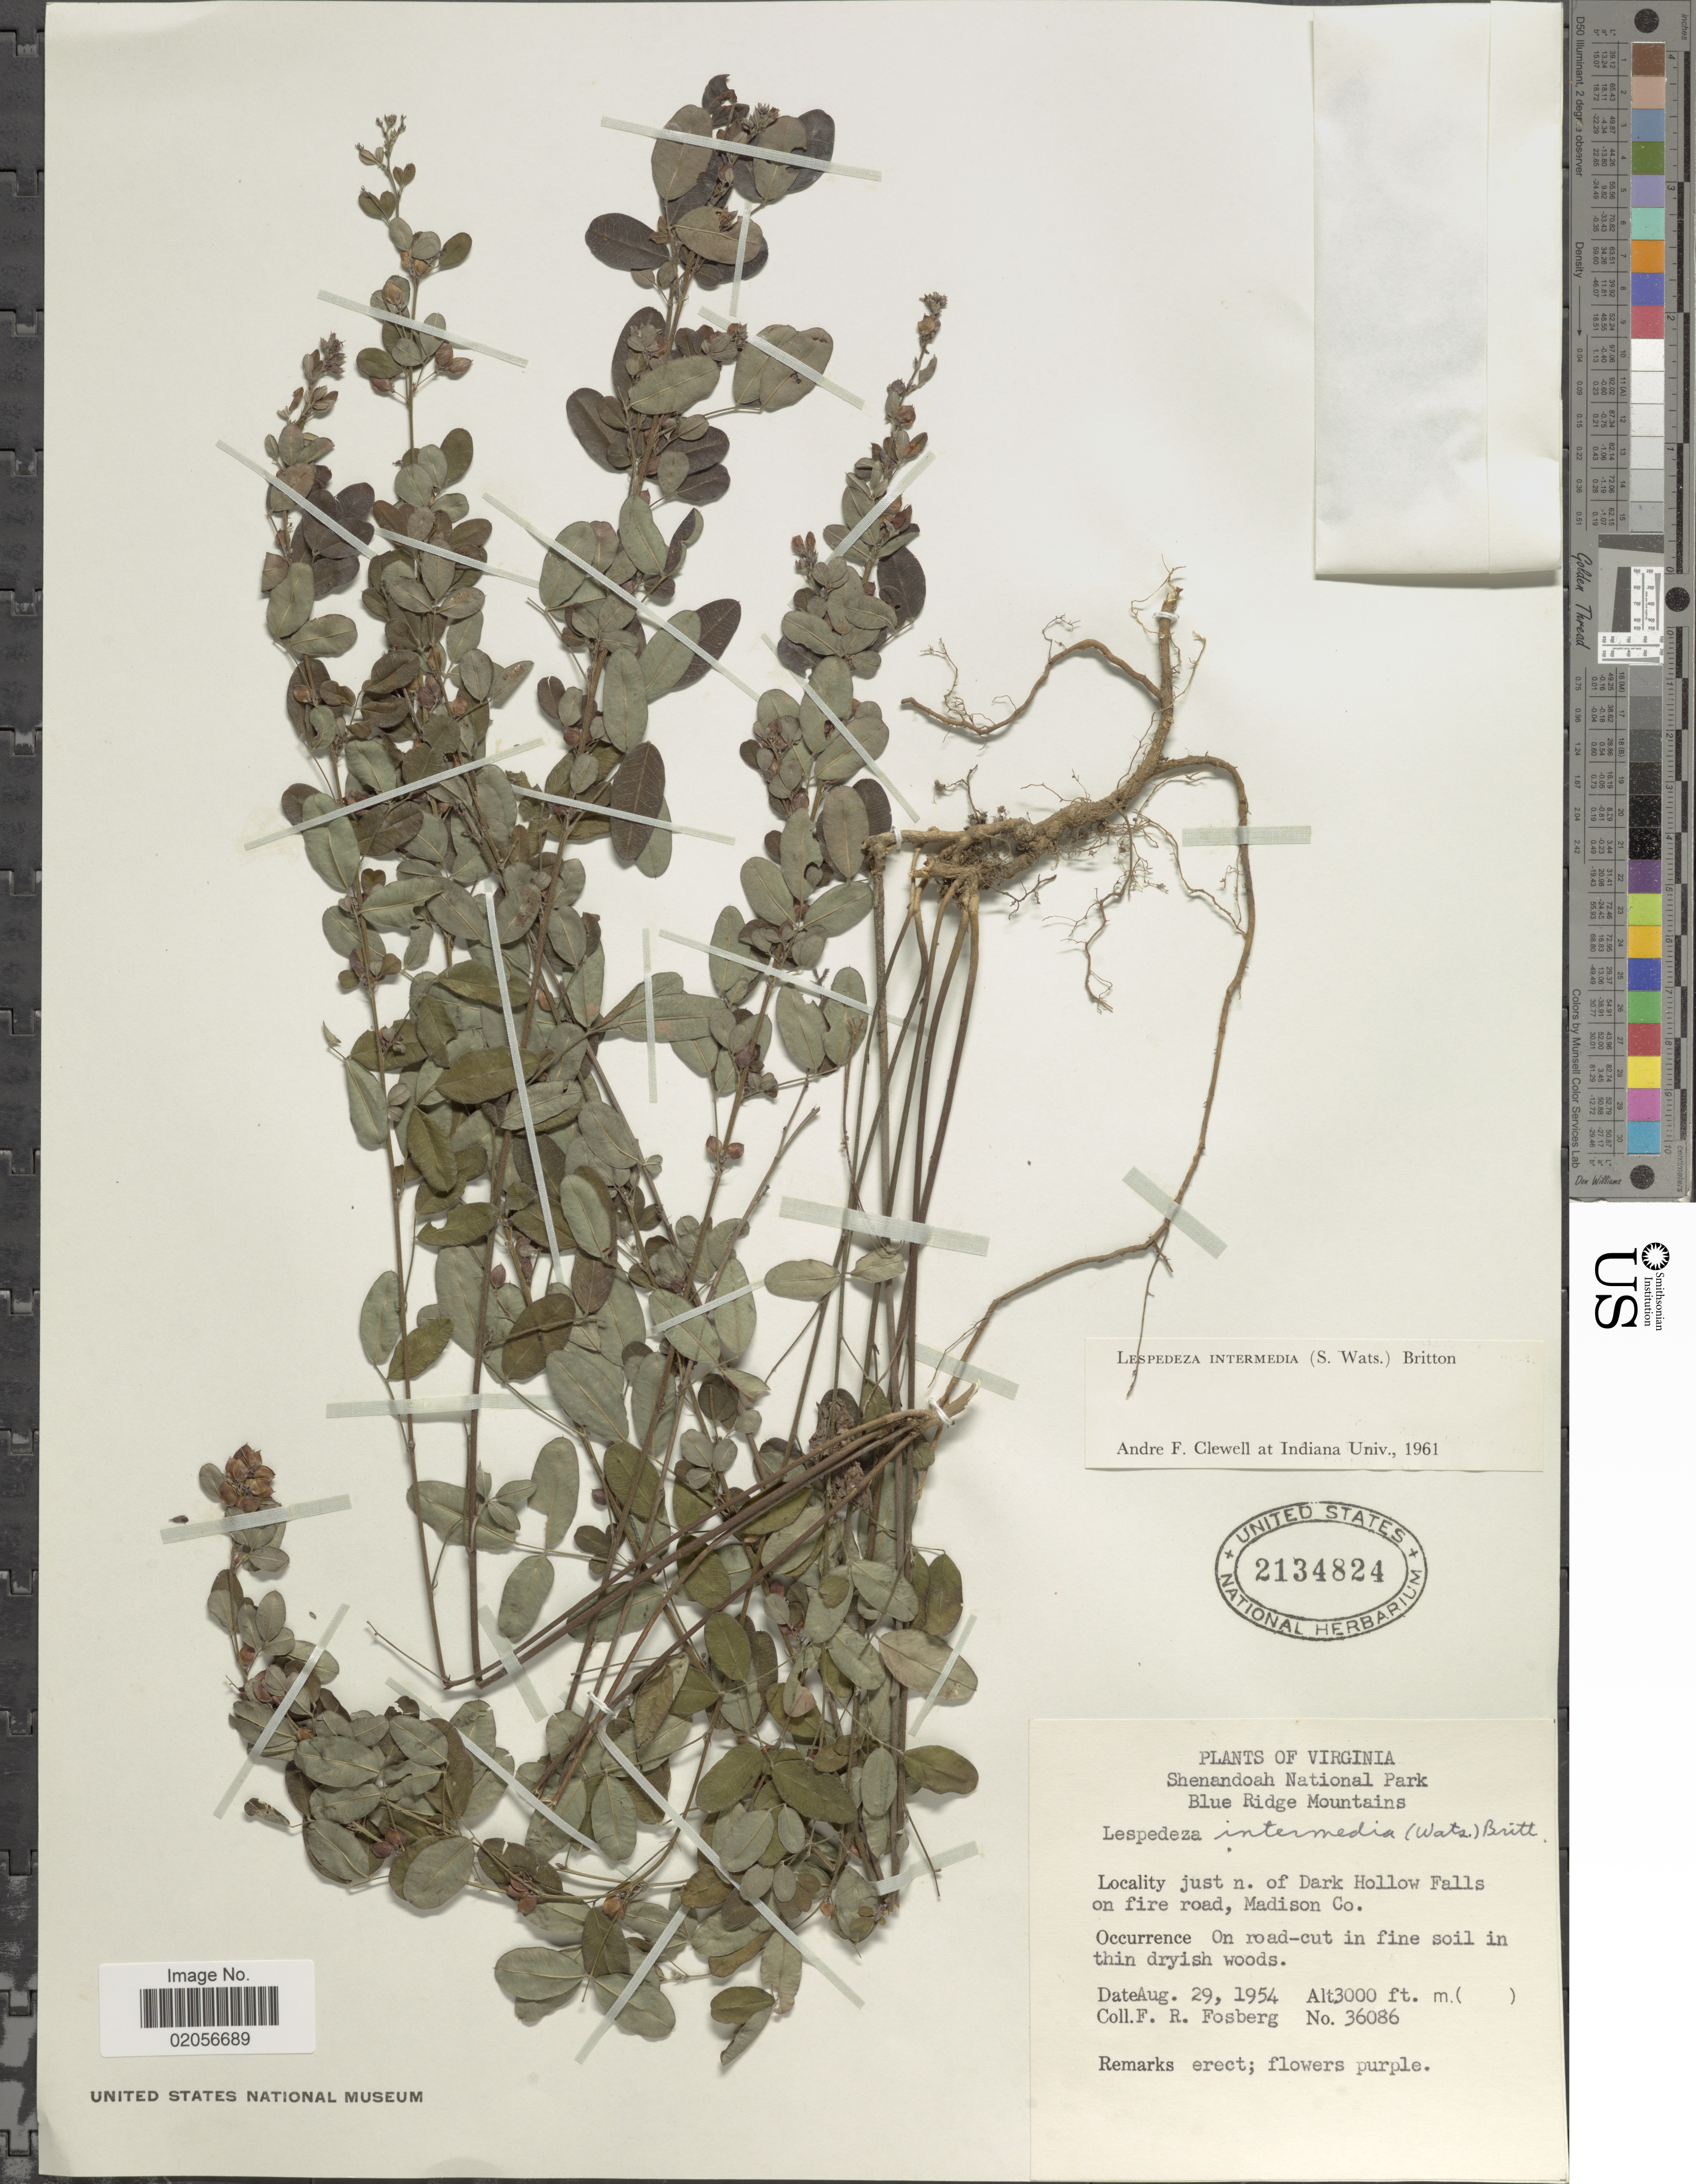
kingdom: Plantae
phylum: Tracheophyta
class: Magnoliopsida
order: Fabales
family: Fabaceae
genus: Lespedeza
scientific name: Lespedeza intermedia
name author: (S. Watson) Britton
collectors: F. R. Fosberg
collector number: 36086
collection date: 1954-08-29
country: United States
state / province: Virginia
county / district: Madison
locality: Shenandoah National Park Blue Ridge Mountains, just n of Dark Hollow Falls on fire road, Madison Co. On road-cut in fine soil in thin dryish woods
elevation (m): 914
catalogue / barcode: US 2134824